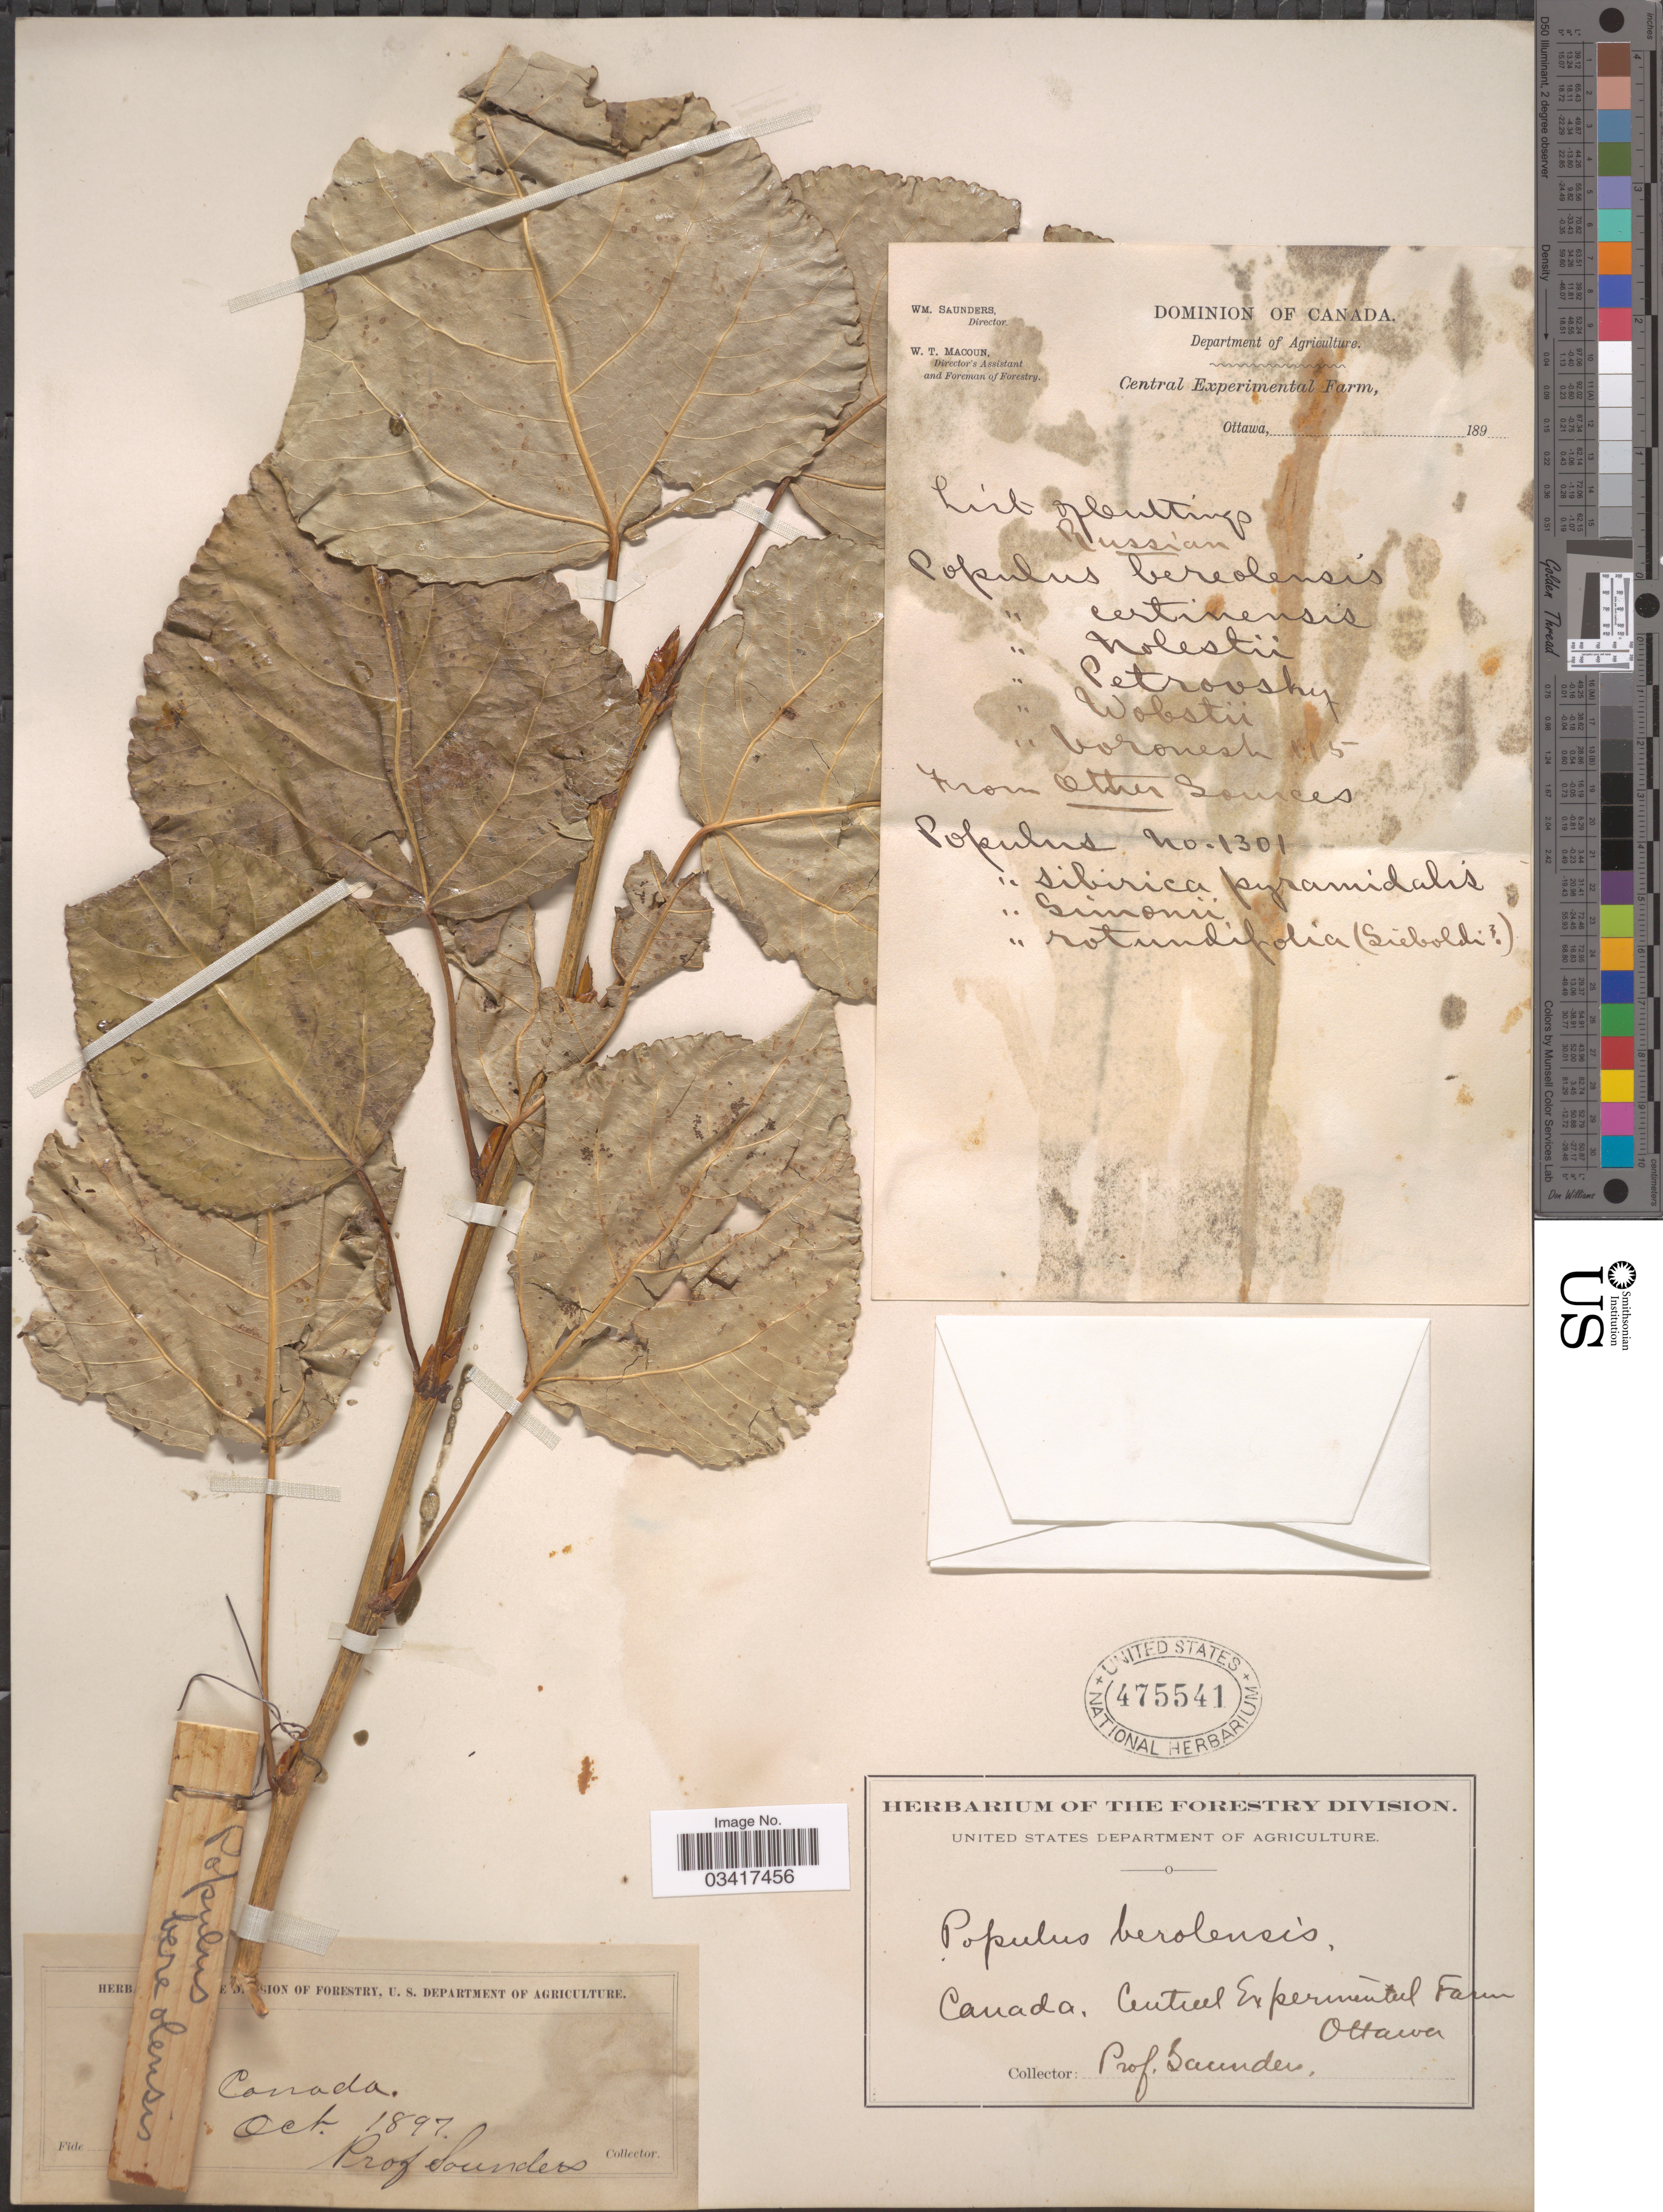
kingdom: Plantae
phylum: Tracheophyta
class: Magnoliopsida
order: Malpighiales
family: Salicaceae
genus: Populus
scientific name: Populus x berolinensis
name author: Dippel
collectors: Prof. Saunders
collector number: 1301?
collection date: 1897-10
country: Canada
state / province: Ontario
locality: Central Experimental Farm. Ottawa.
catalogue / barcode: US 475541